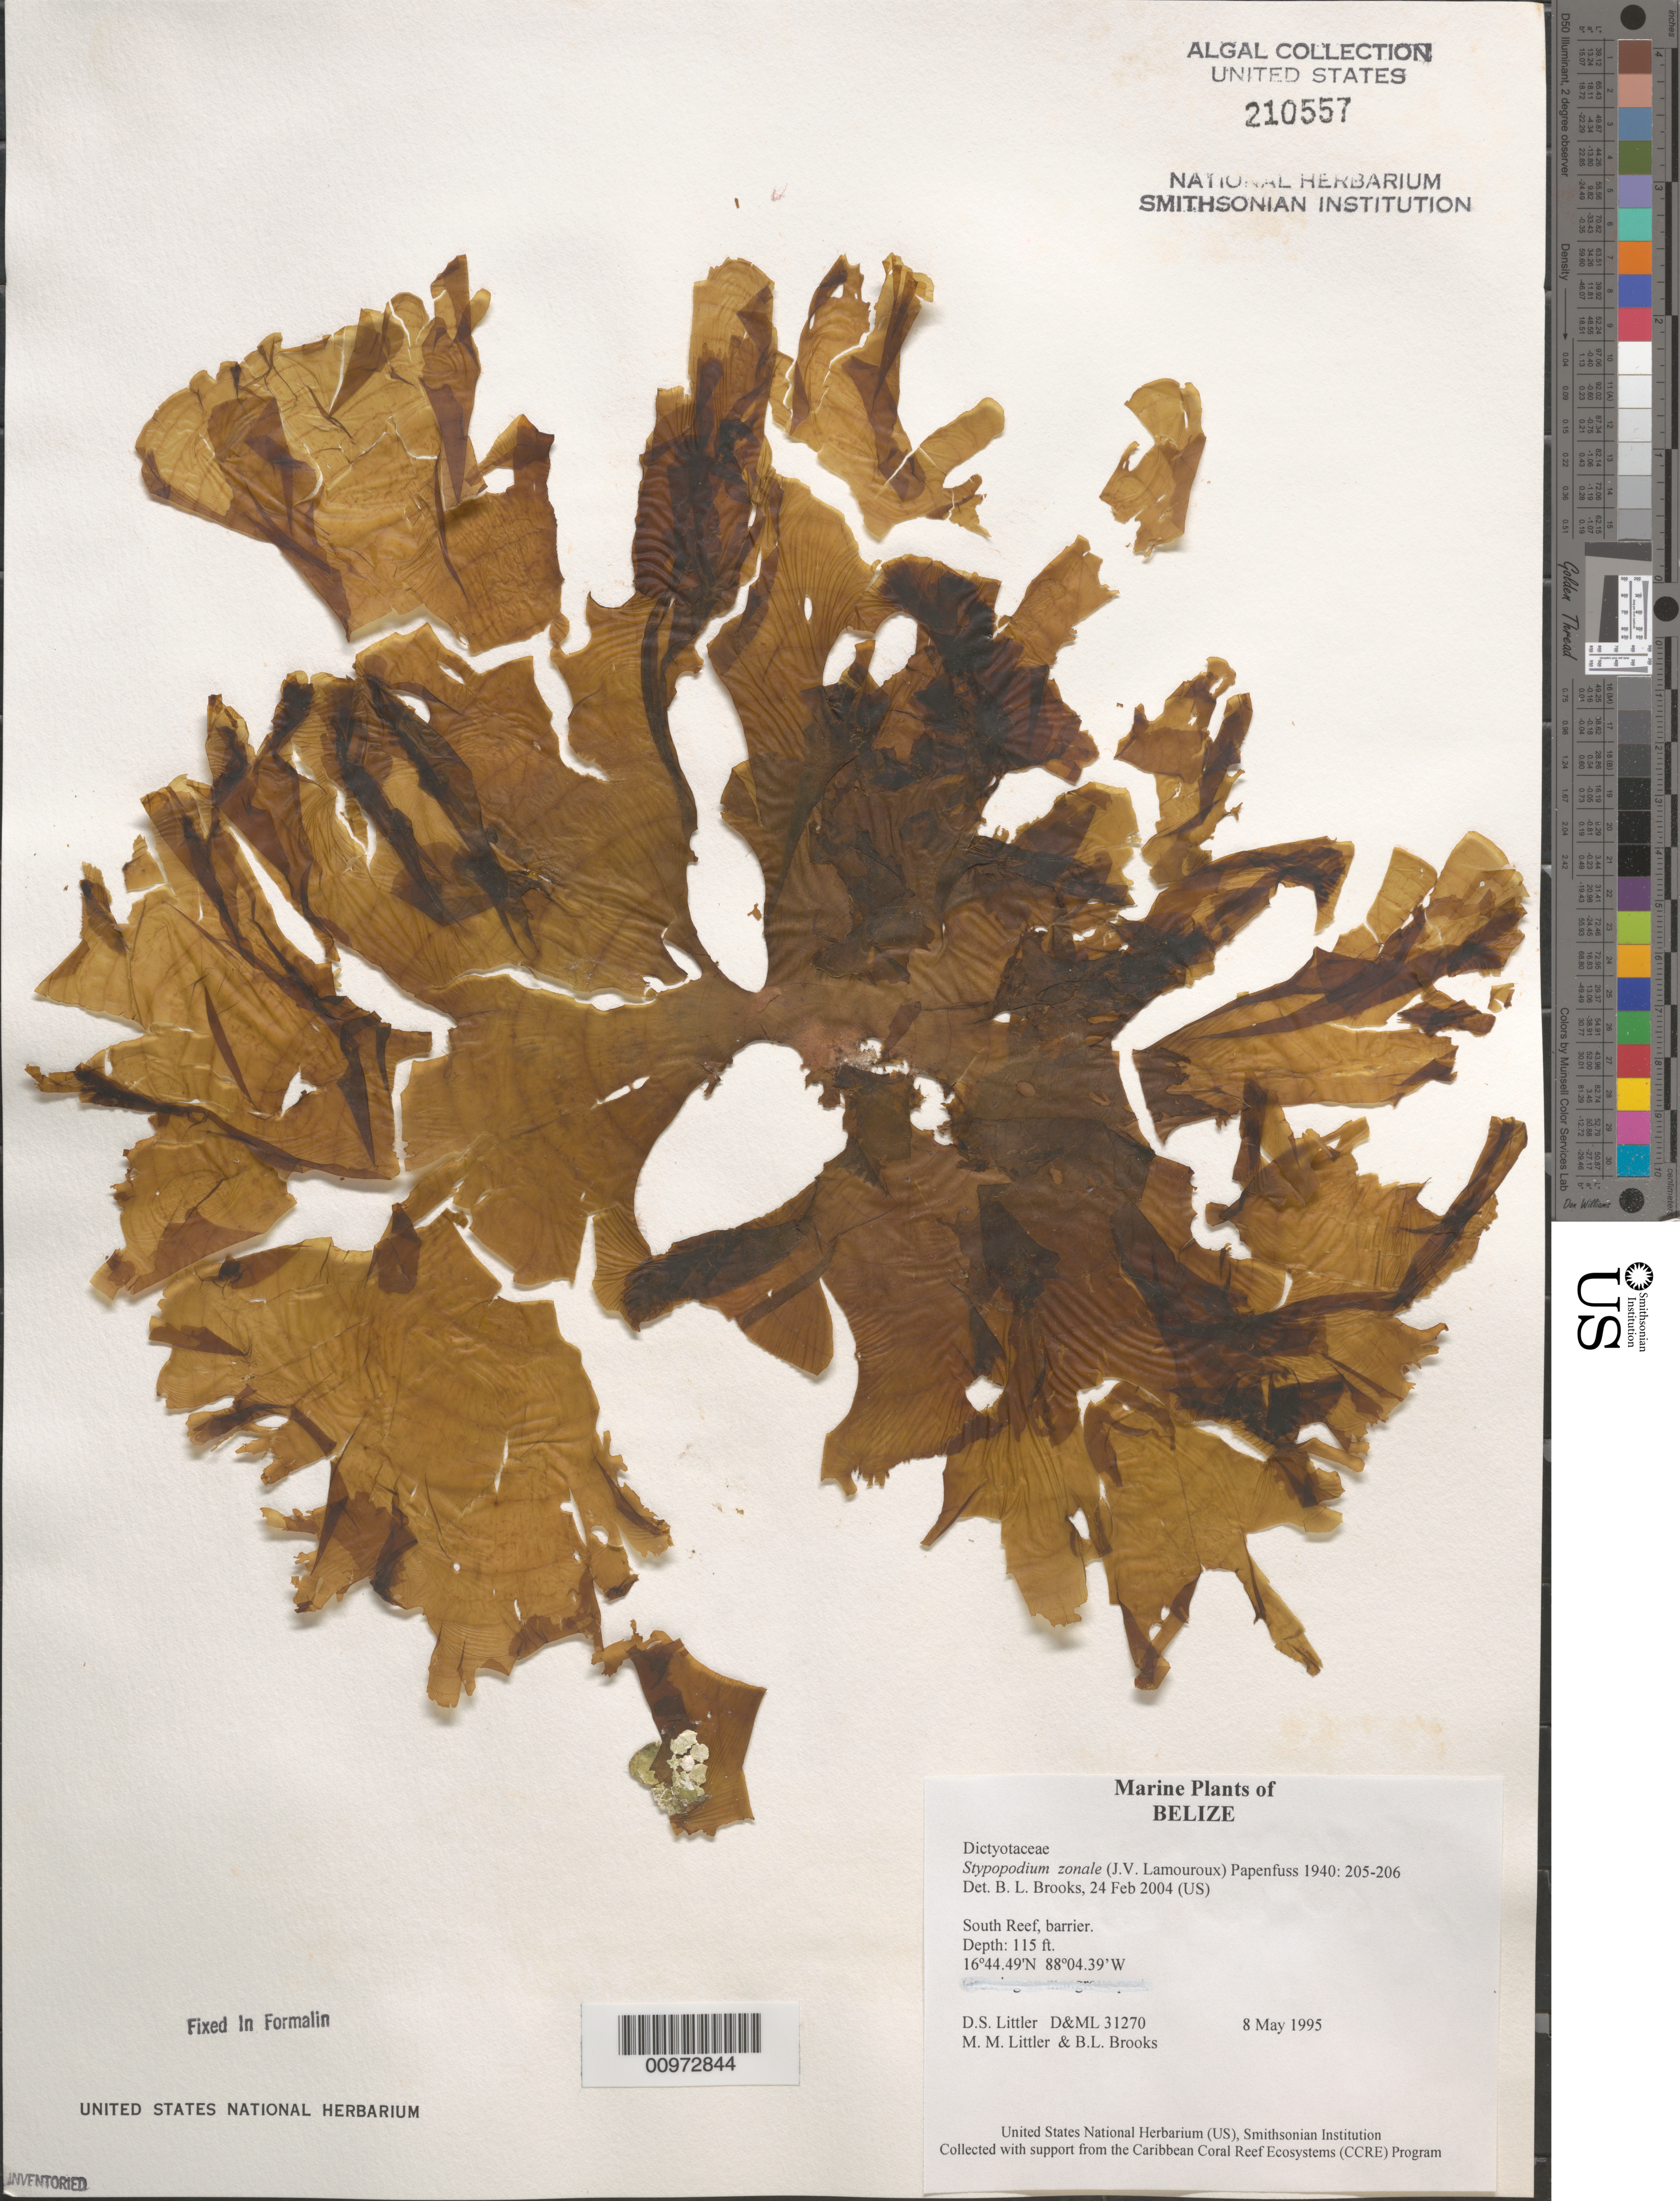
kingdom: Chromista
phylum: Ochrophyta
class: Phaeophyceae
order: Dictyotales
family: Dictyotaceae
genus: Stypopodium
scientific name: Stypopodium zonale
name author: (J.V.Lamouroux) Papenf.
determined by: Brooks, B. L., (BOT), Smithsonian Institution - National Museum of Natural History (UNITED STATES)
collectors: D. S. Littler, M. M. Littler & B. Brooks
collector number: D&ML 31270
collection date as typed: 08 May 1995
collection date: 1995-05-08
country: Belize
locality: South Reef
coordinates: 16 44.49'N, 88 04.39'W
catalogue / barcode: US 210557